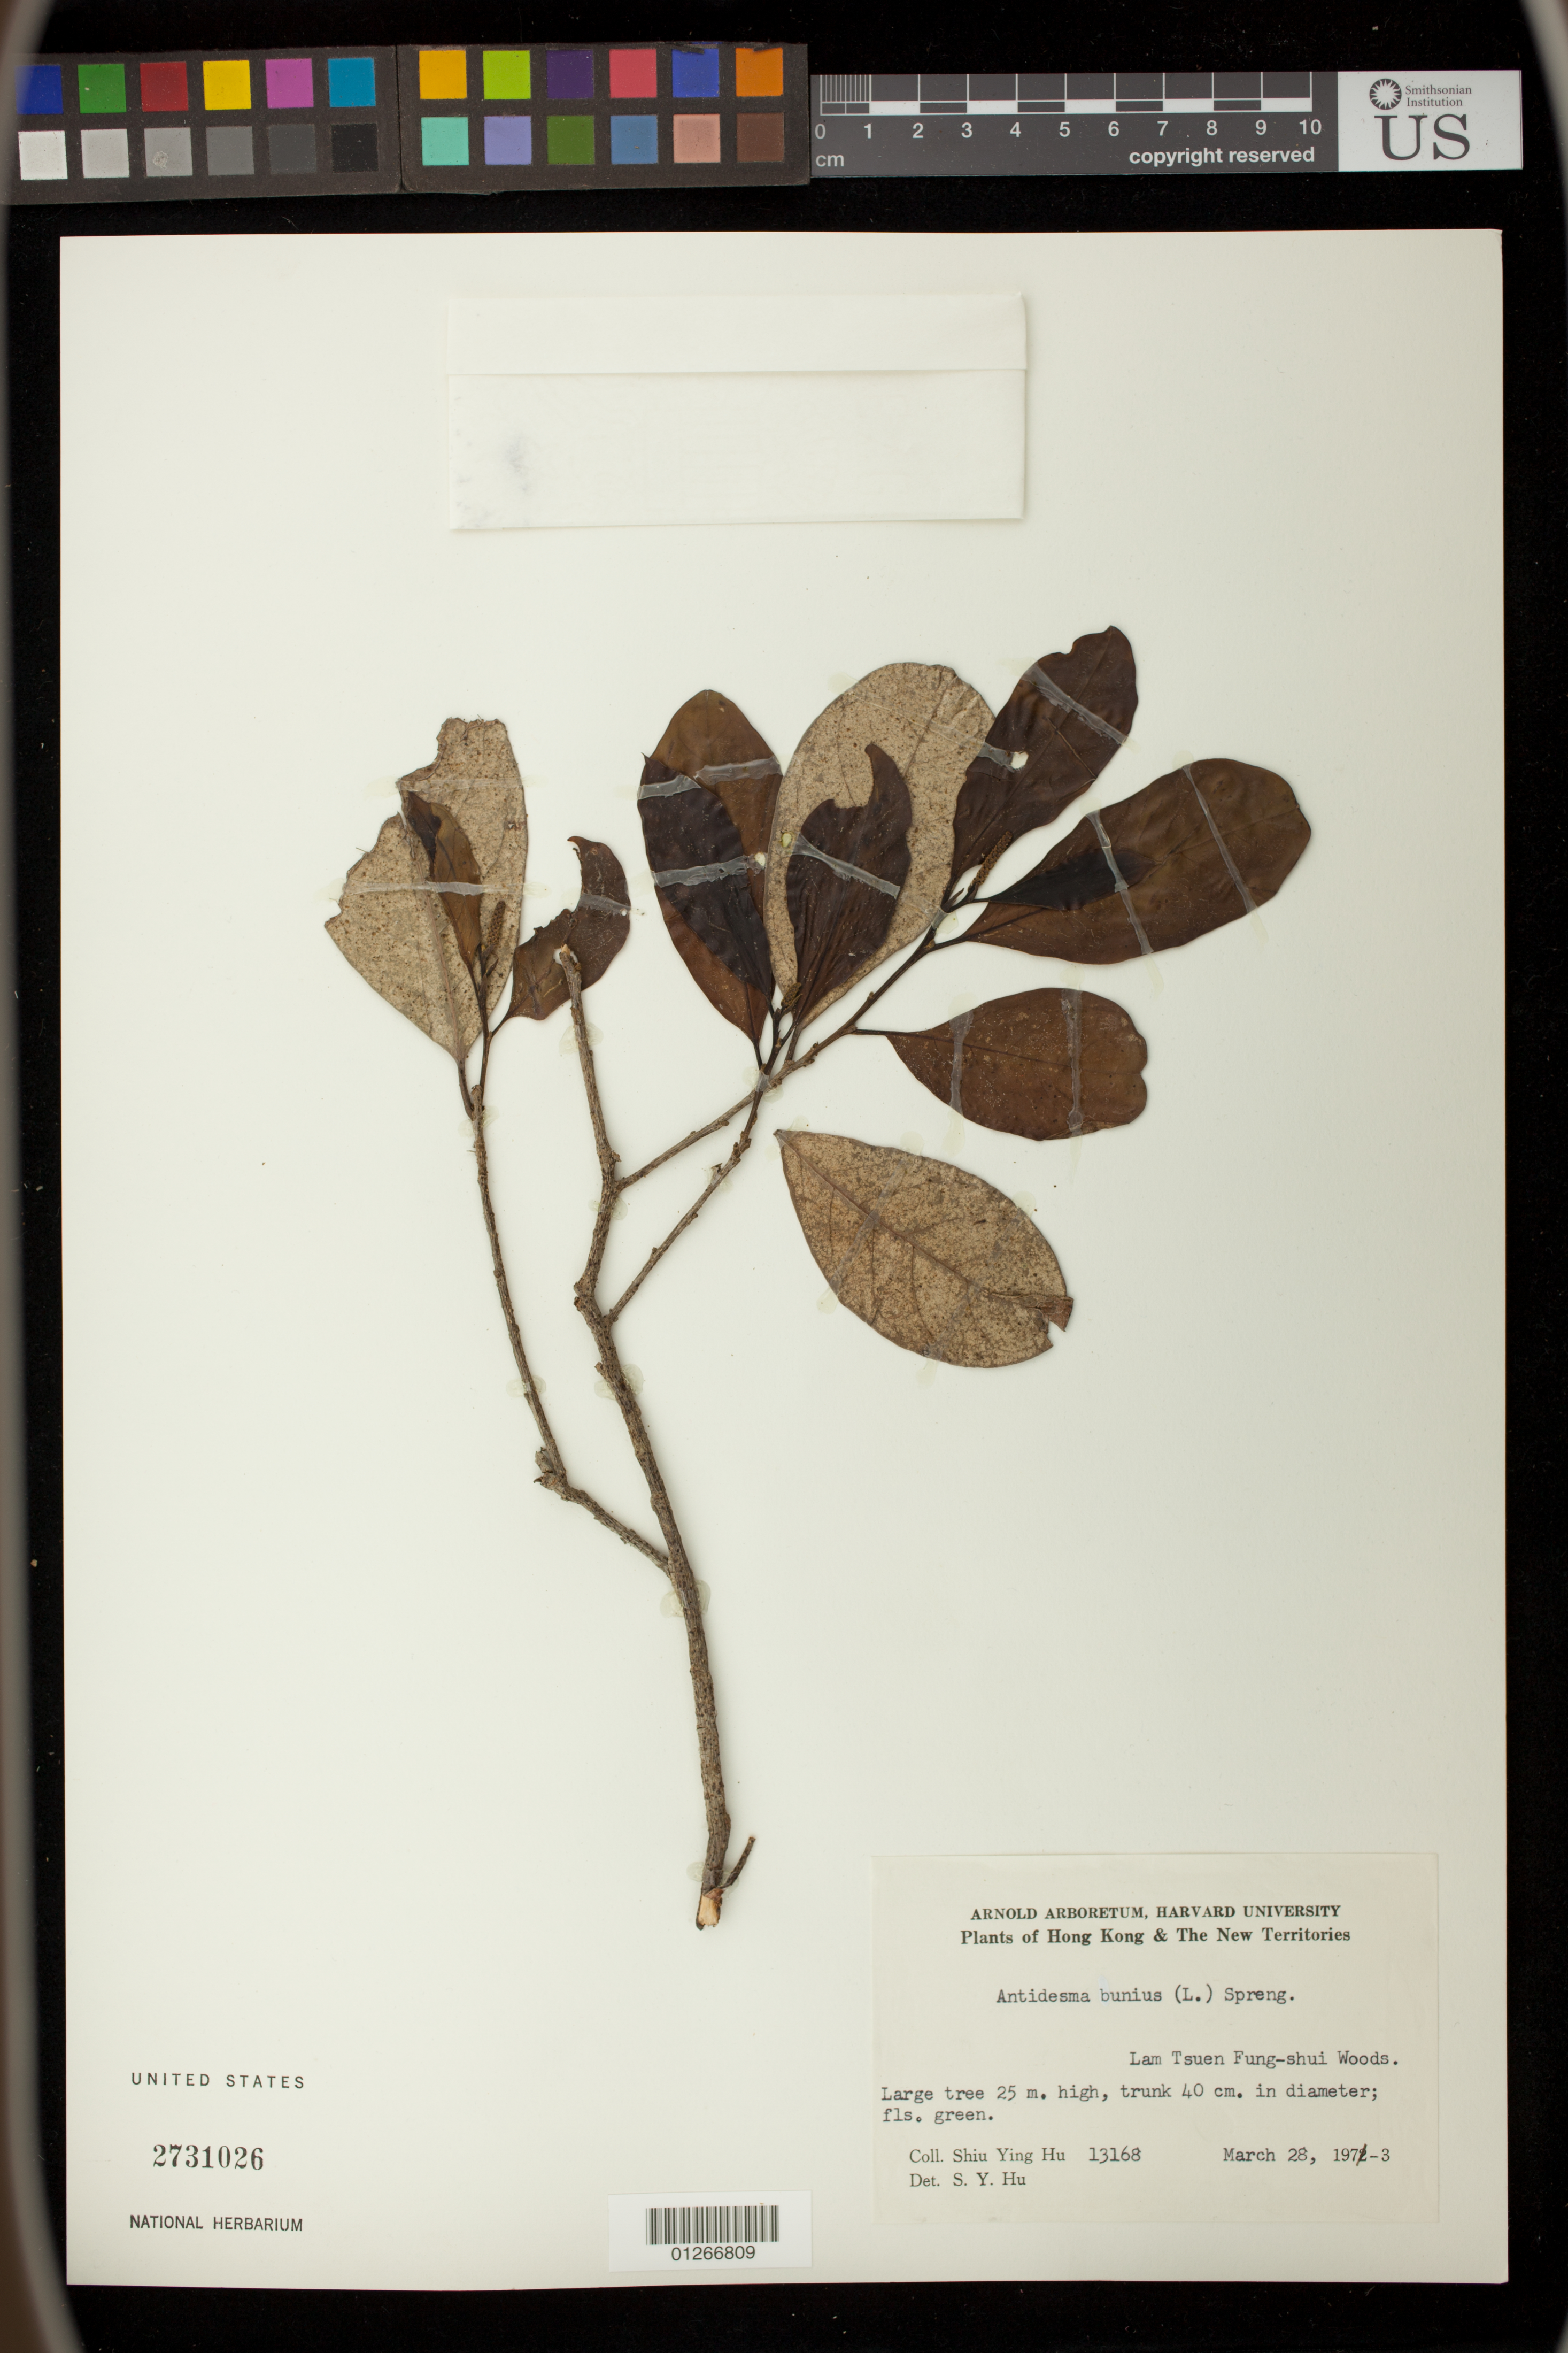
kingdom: Plantae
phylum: Tracheophyta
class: Magnoliopsida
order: Malpighiales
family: Phyllanthaceae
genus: Antidesma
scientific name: Antidesma bunius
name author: (L.) Spreng.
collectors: S. Y. Hu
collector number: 13168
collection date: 1973-03-28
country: China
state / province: Hong Kong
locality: Lam Tsuen Fung-shui Woods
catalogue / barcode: US 2731026